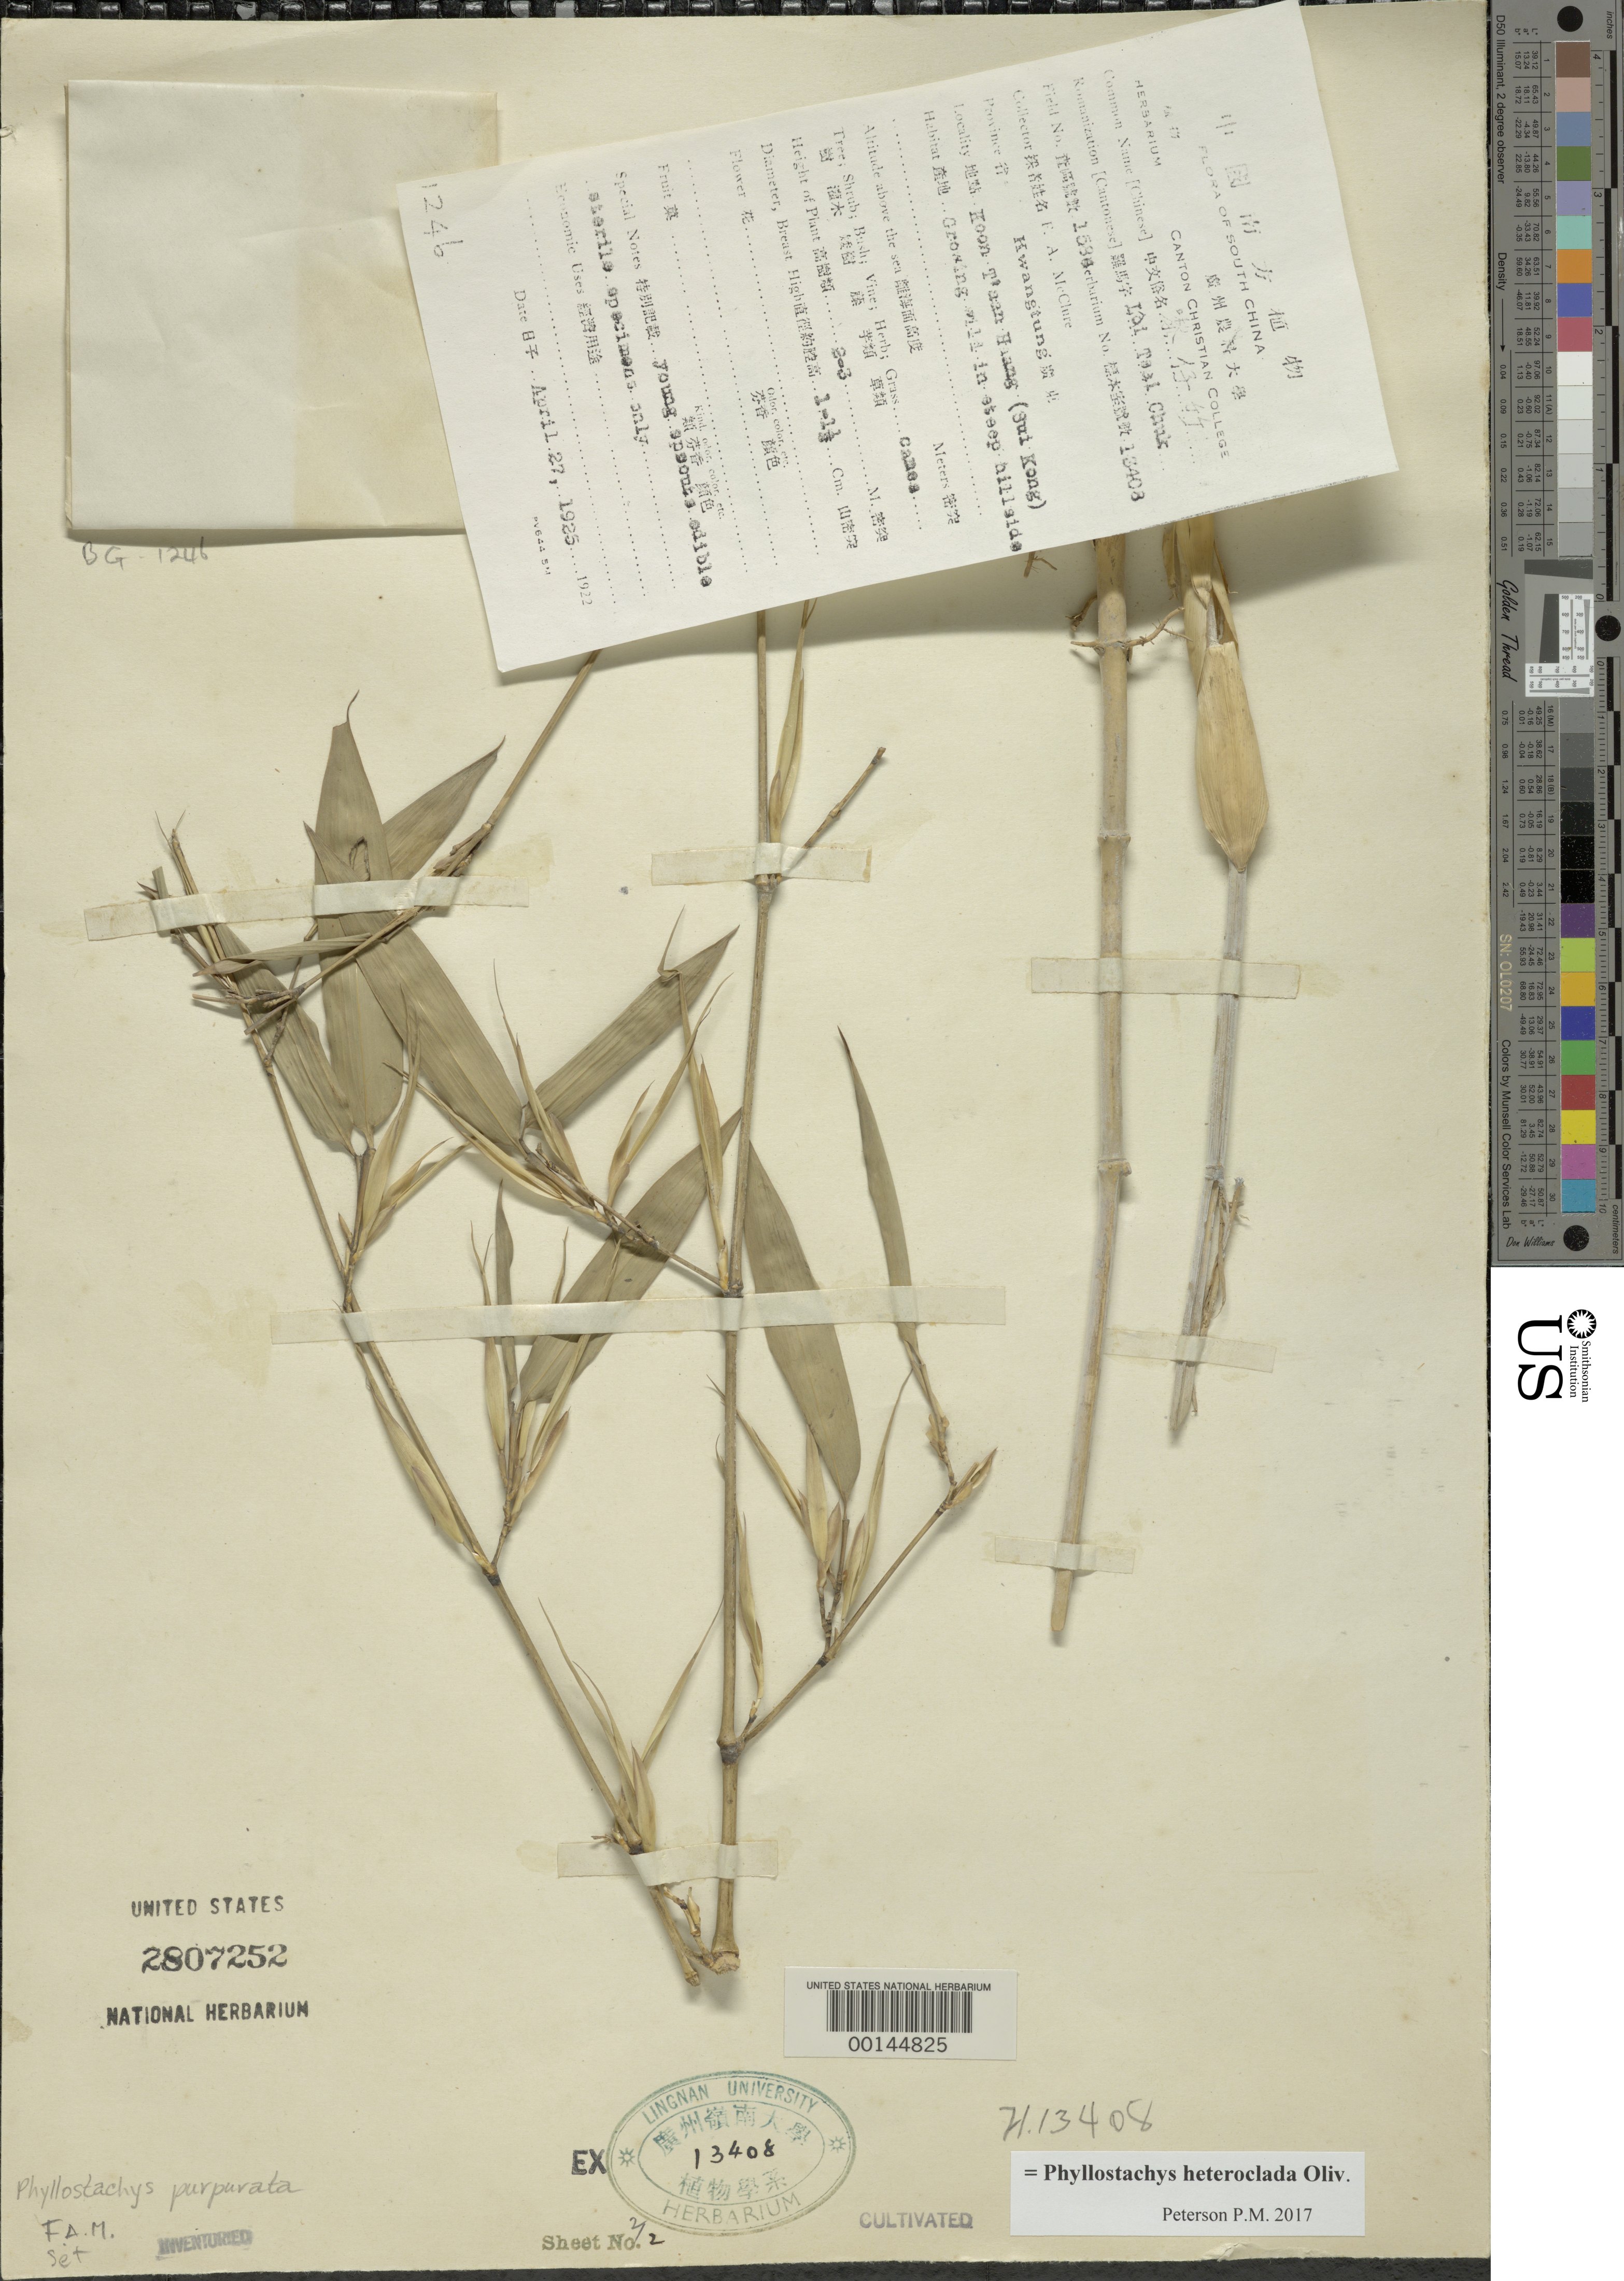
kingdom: Plantae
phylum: Tracheophyta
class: Liliopsida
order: Poales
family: Poaceae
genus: Phyllostachys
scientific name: Phyllostachys heteroclada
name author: Oliv.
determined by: Poaceae Reorganization Project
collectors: F. A. McClure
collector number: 1584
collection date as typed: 27 Apr 1925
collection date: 1925-04-27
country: China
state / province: Guangdong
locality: Koon t'aan haang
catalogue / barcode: US 2807252